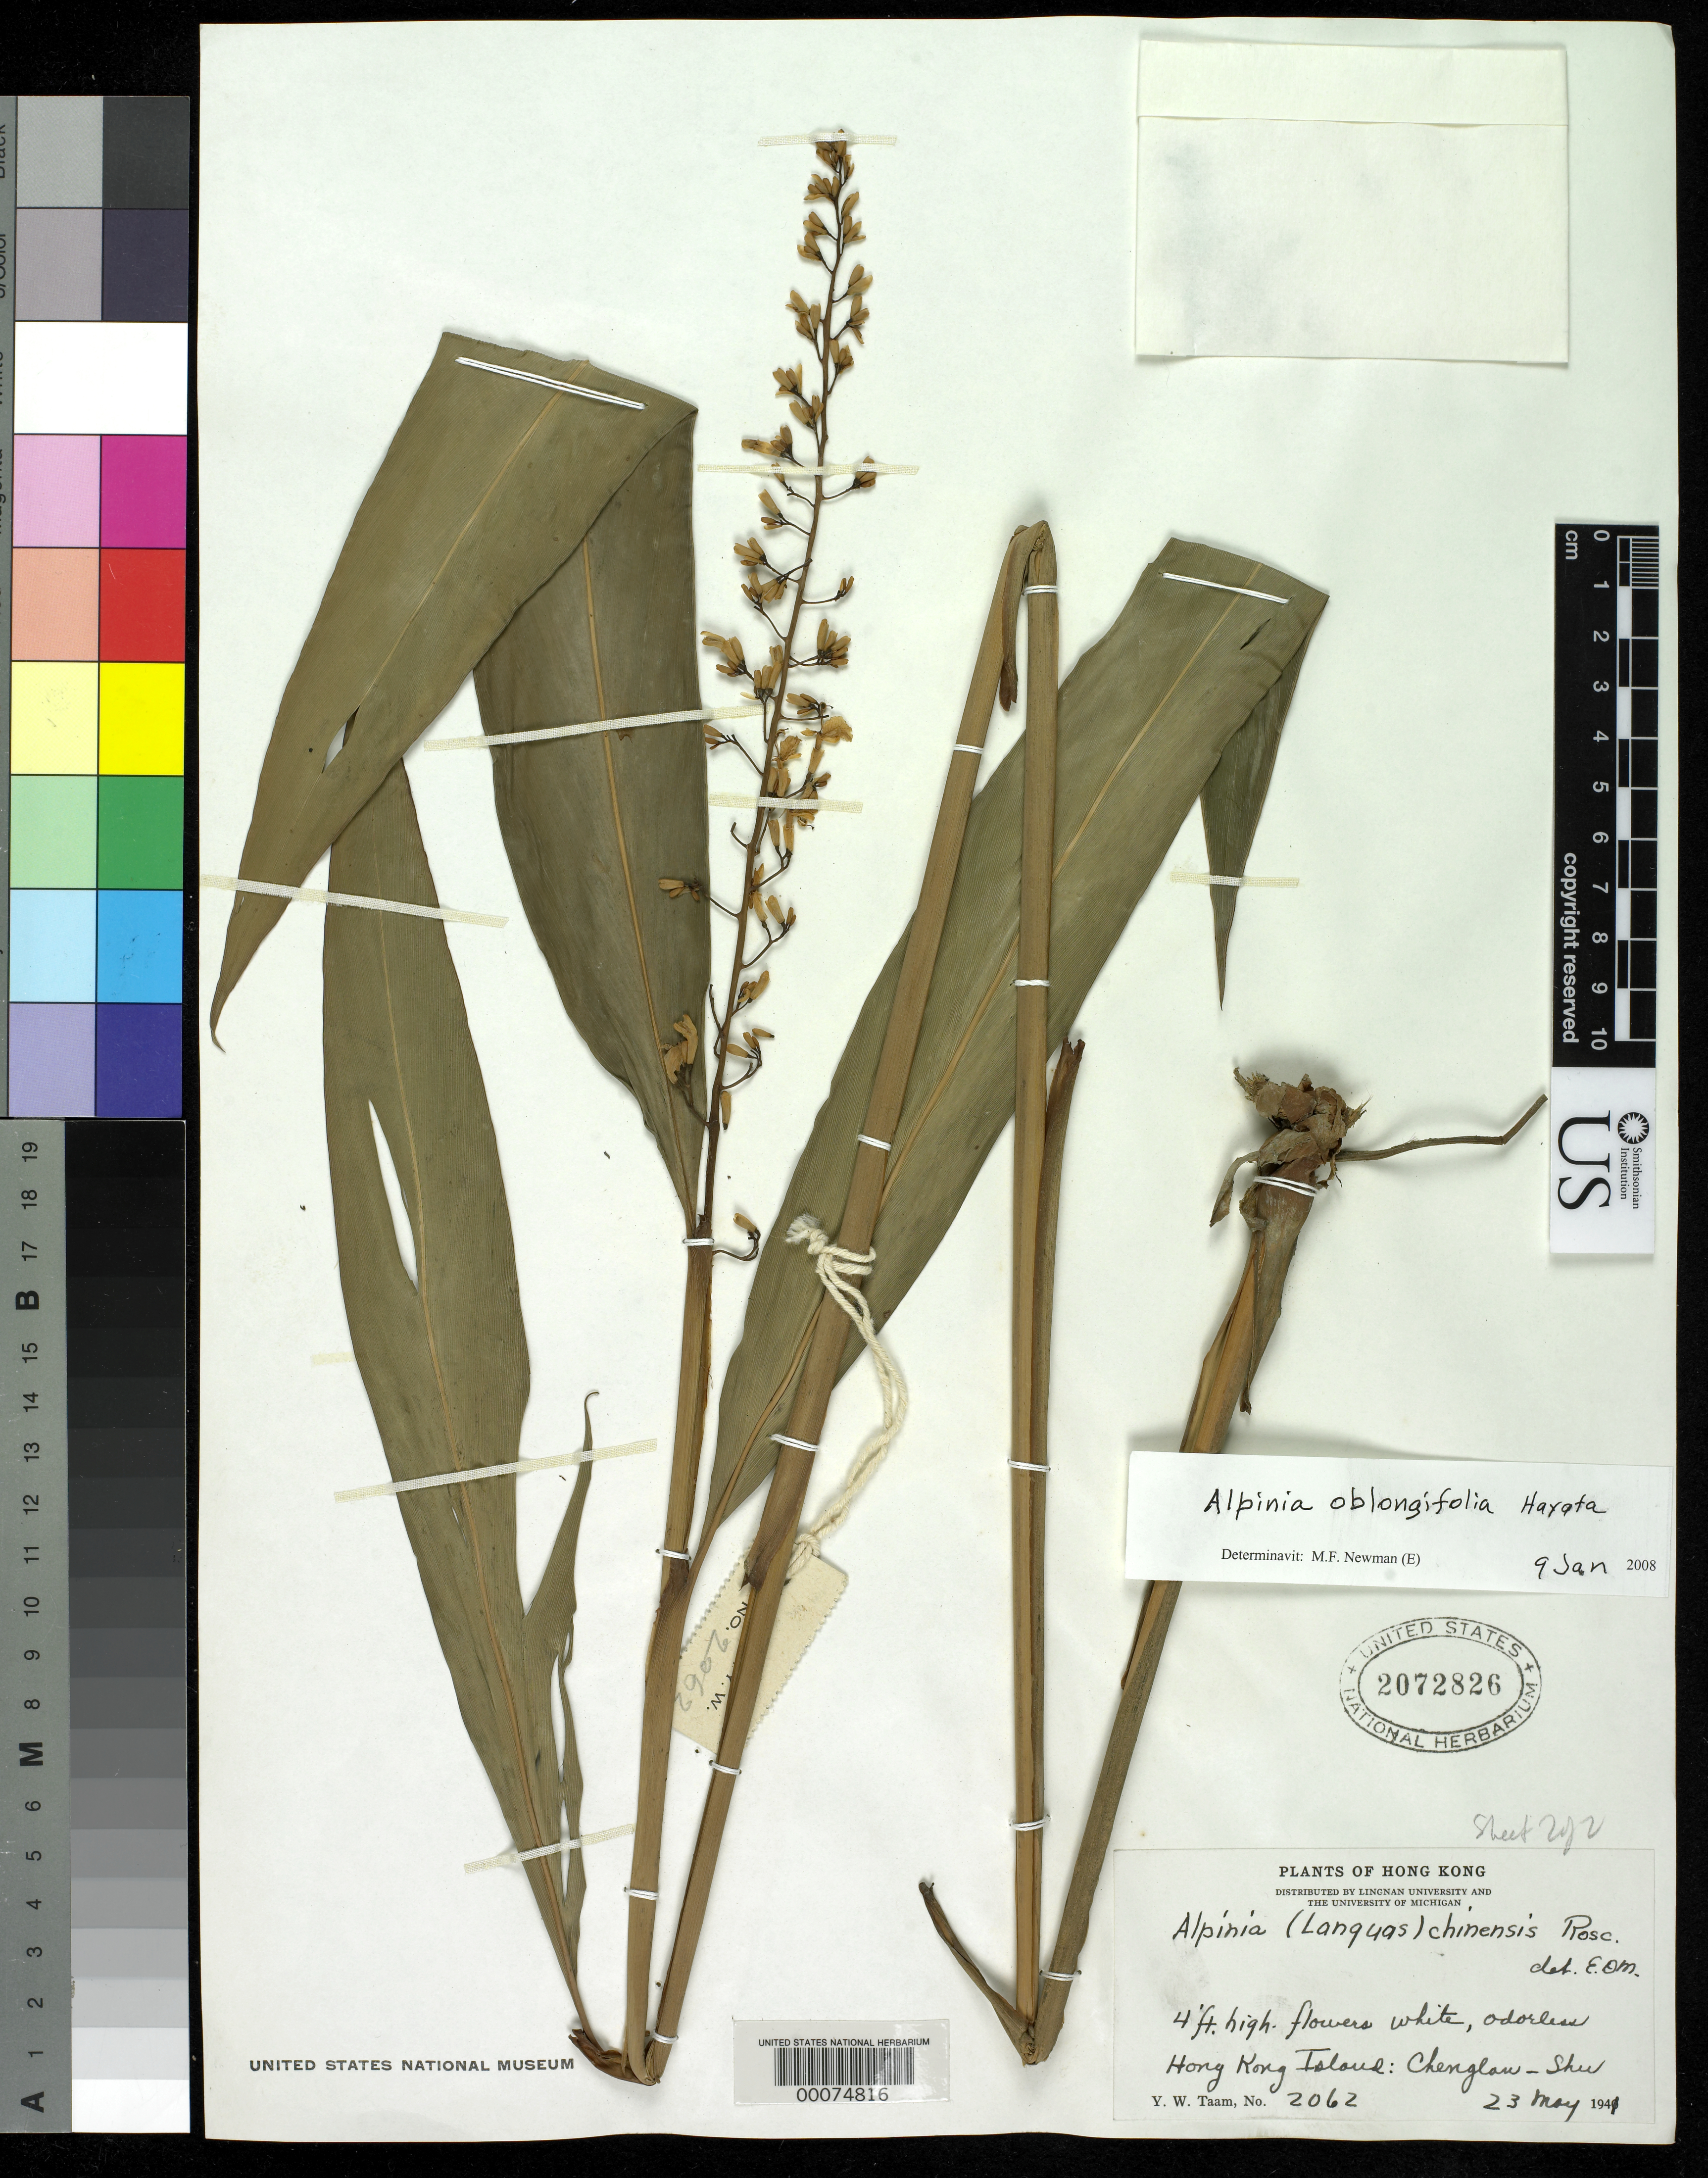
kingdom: Plantae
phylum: Tracheophyta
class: Liliopsida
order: Zingiberales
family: Zingiberaceae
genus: Alpinia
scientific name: Alpinia oblongifolia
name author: Hayata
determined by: Newman, M. F.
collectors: Y. W. Taam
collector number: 2062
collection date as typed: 23 May 1941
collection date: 1941-05-23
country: China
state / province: Hong Kong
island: Hong Kong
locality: Chenglau-shu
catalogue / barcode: US 2072826